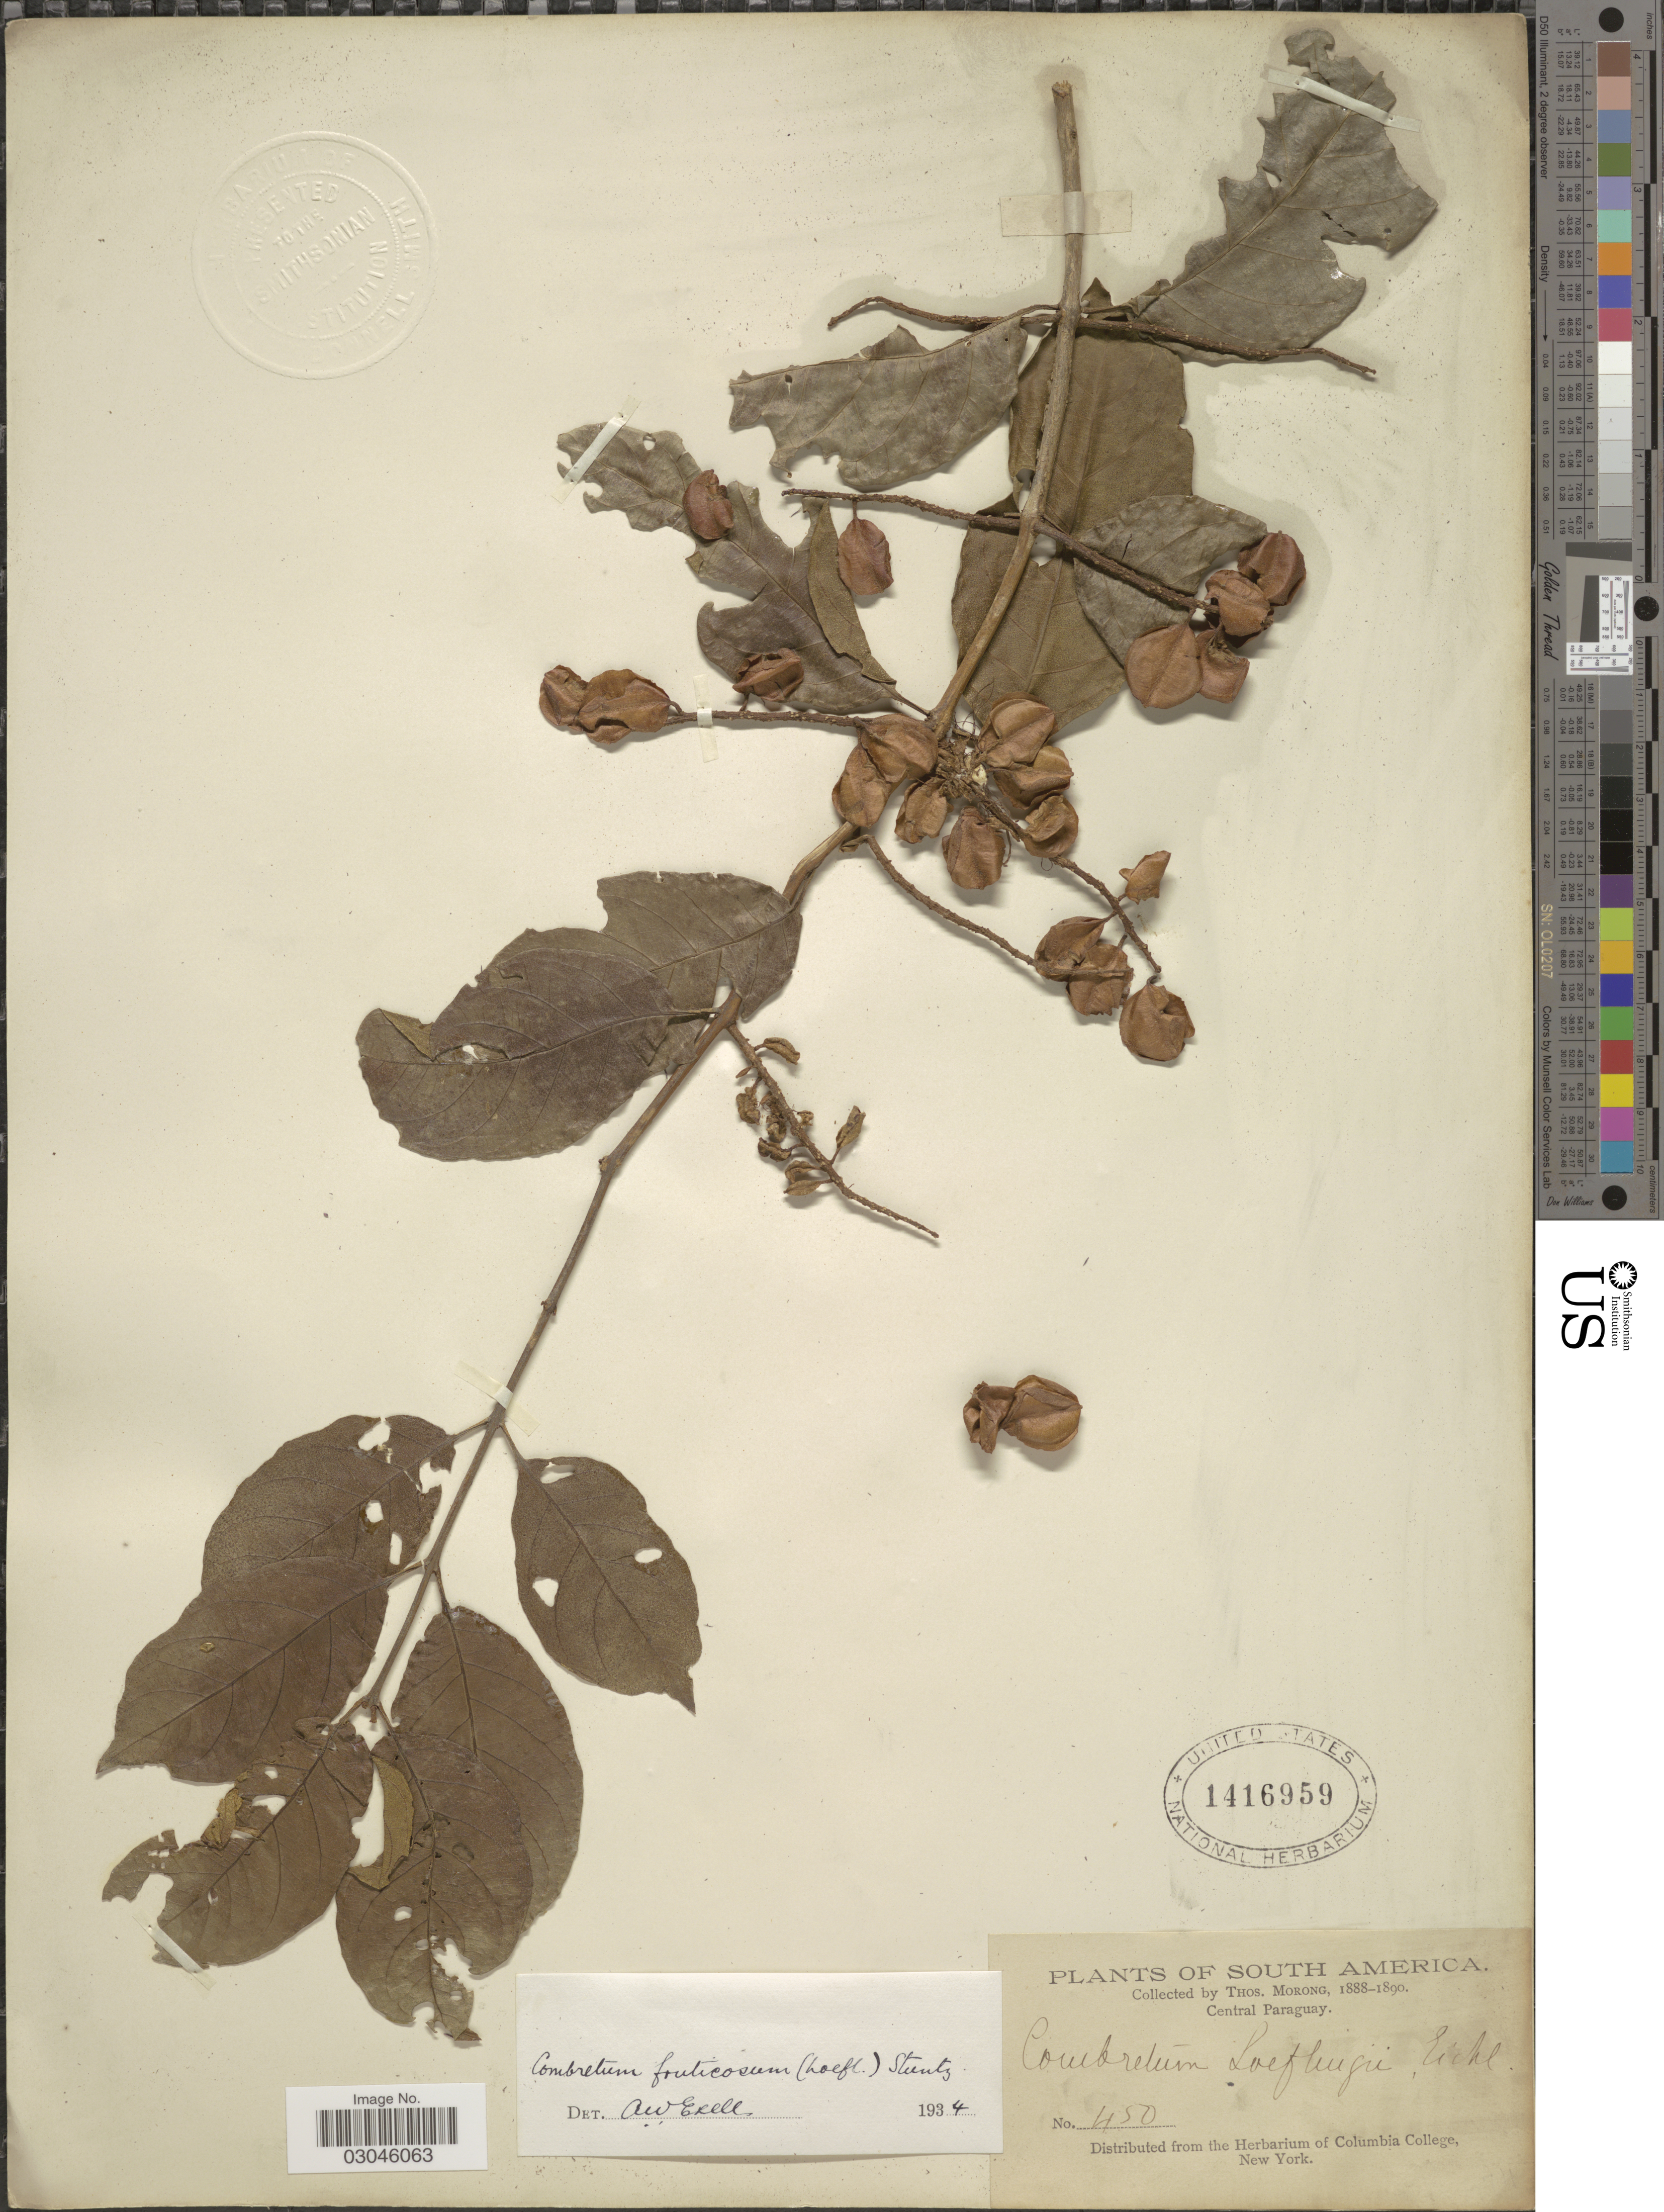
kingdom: Plantae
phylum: Tracheophyta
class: Magnoliopsida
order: Myrtales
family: Combretaceae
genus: Combretum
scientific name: Combretum fruticosum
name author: (Loefl.) Stuntz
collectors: ex herb. T. Morong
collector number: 450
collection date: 1888/1890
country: Paraguay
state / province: Central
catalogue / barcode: US 1416959